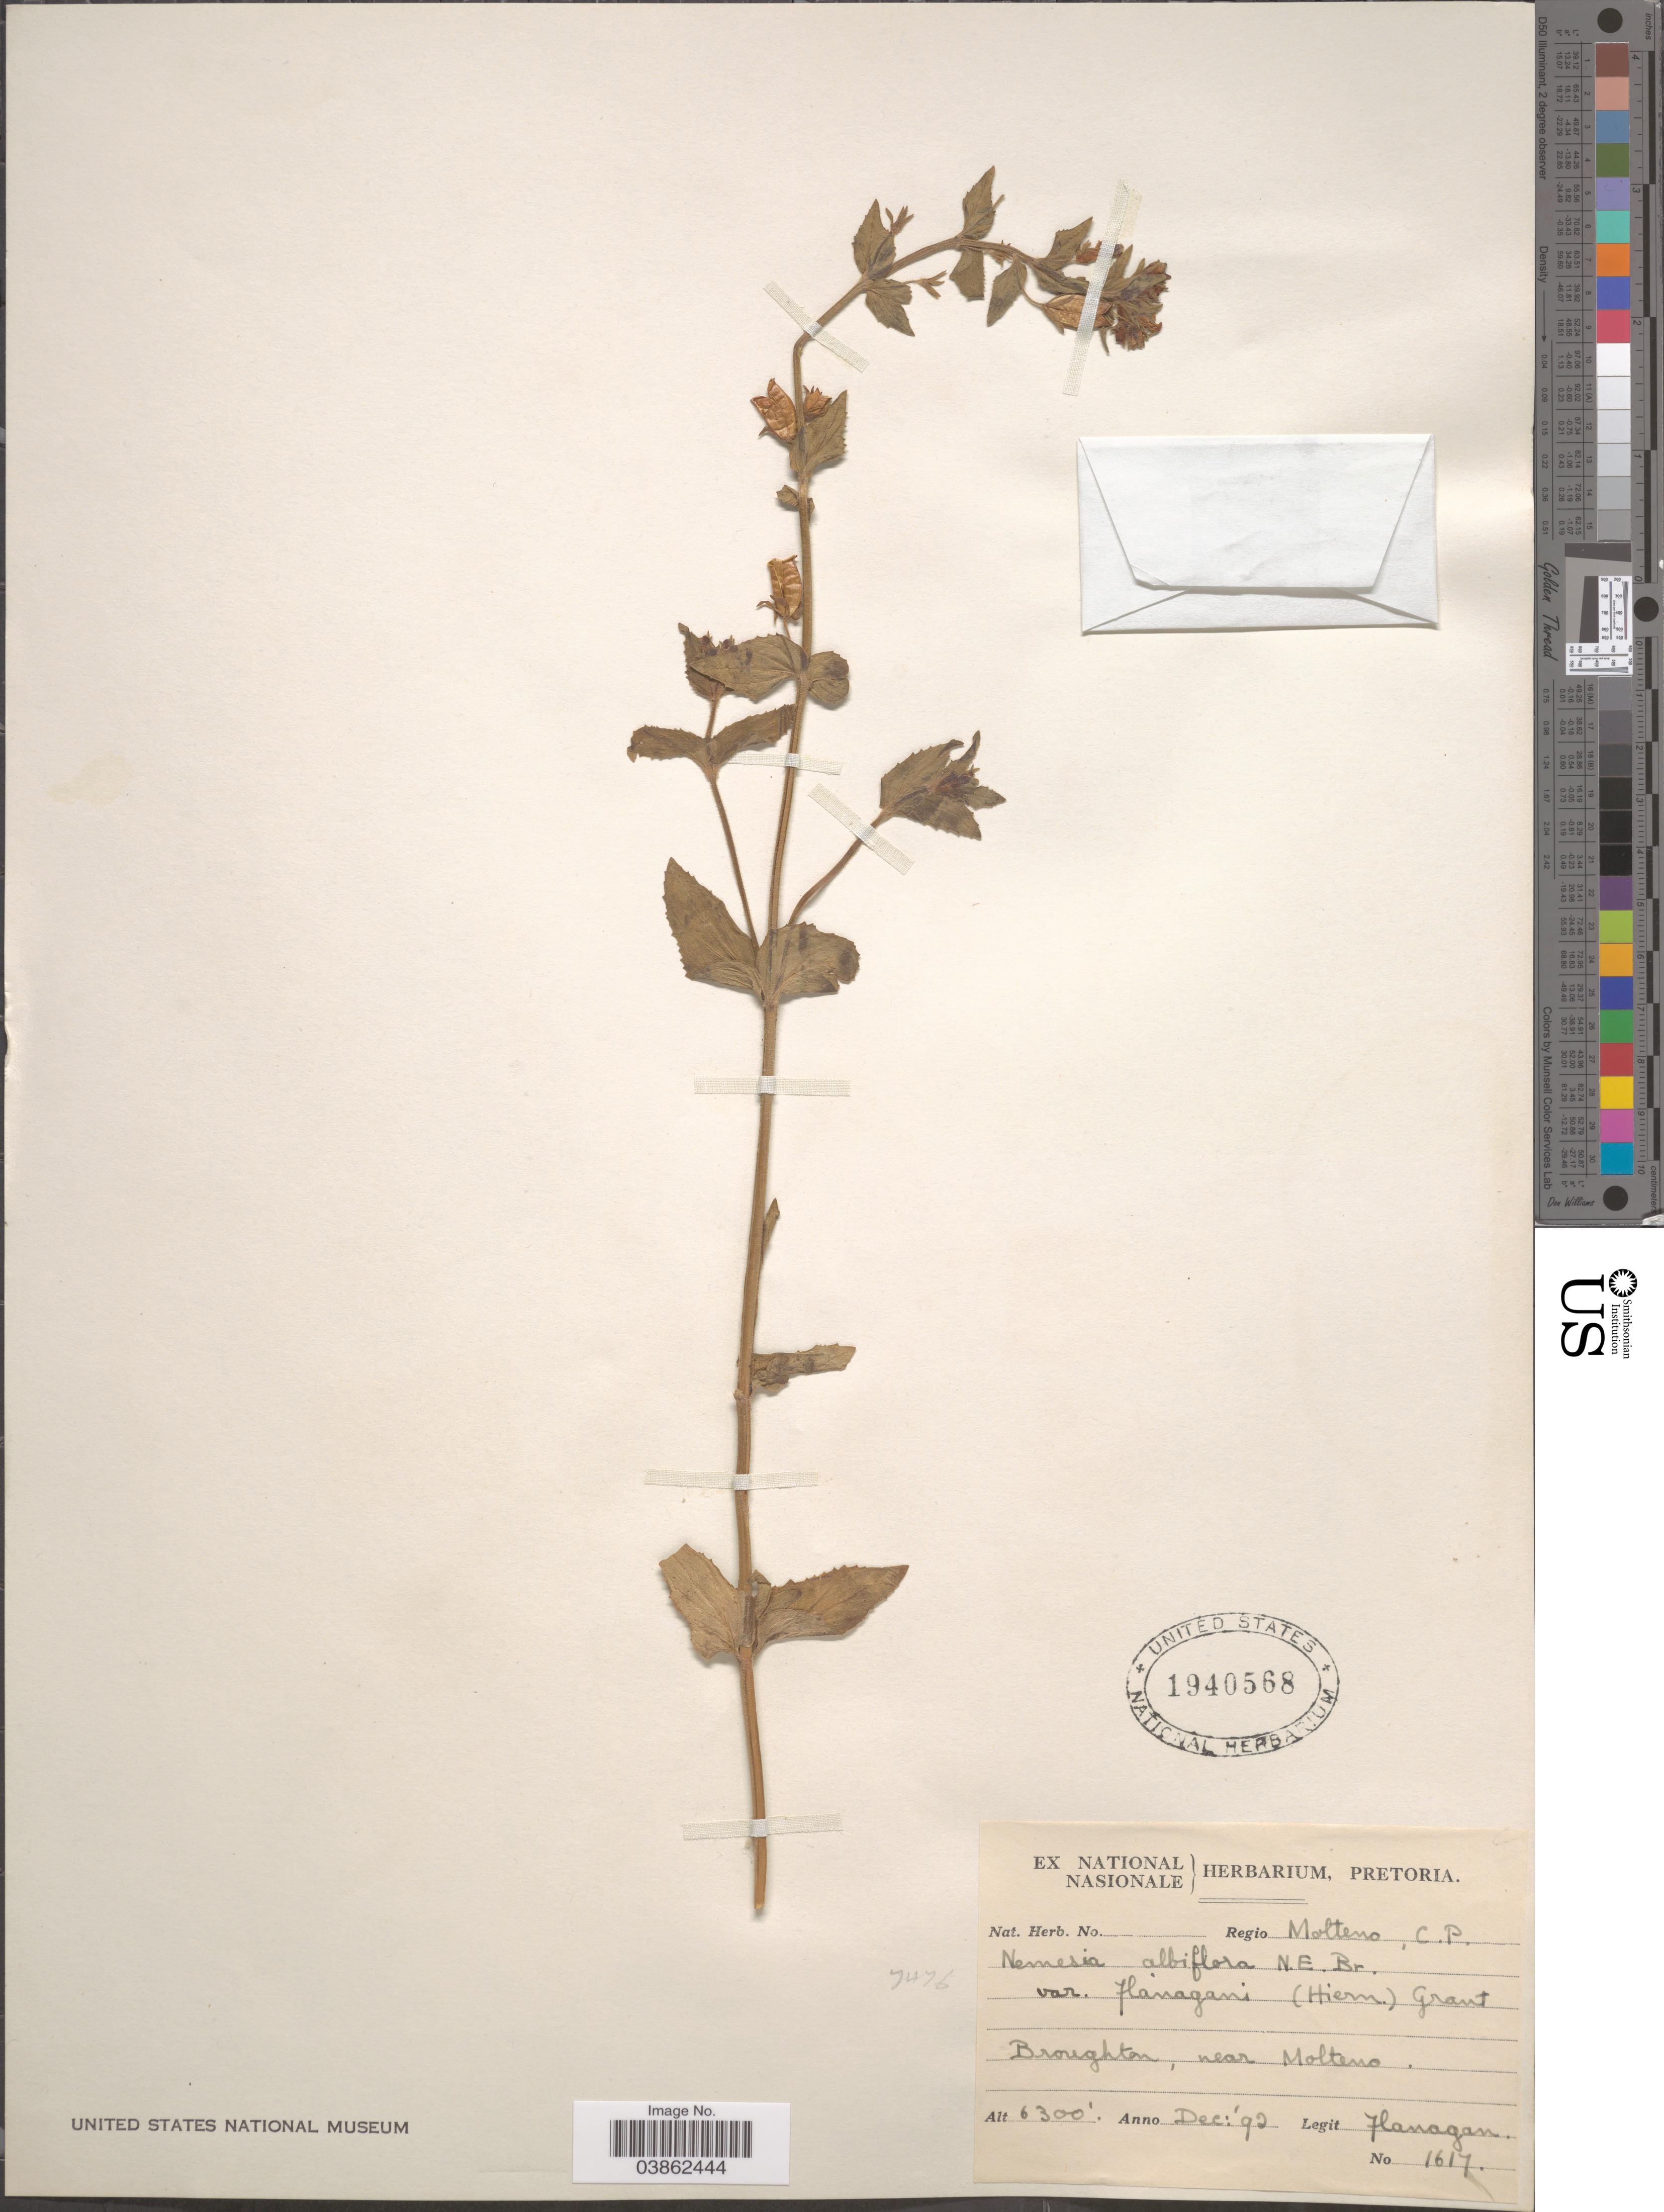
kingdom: Plantae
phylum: Tracheophyta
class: Magnoliopsida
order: Lamiales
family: Scrophulariaceae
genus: Nemesia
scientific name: Nemesia albiflora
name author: N.E. Br.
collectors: -. Flanagan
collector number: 1617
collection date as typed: Transcribed d/m/y: /12/92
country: South Africa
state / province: Eastern Cape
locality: Regio Molteno, C. P. Broughton, near Molteno.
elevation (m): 1920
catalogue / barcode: US 1940568